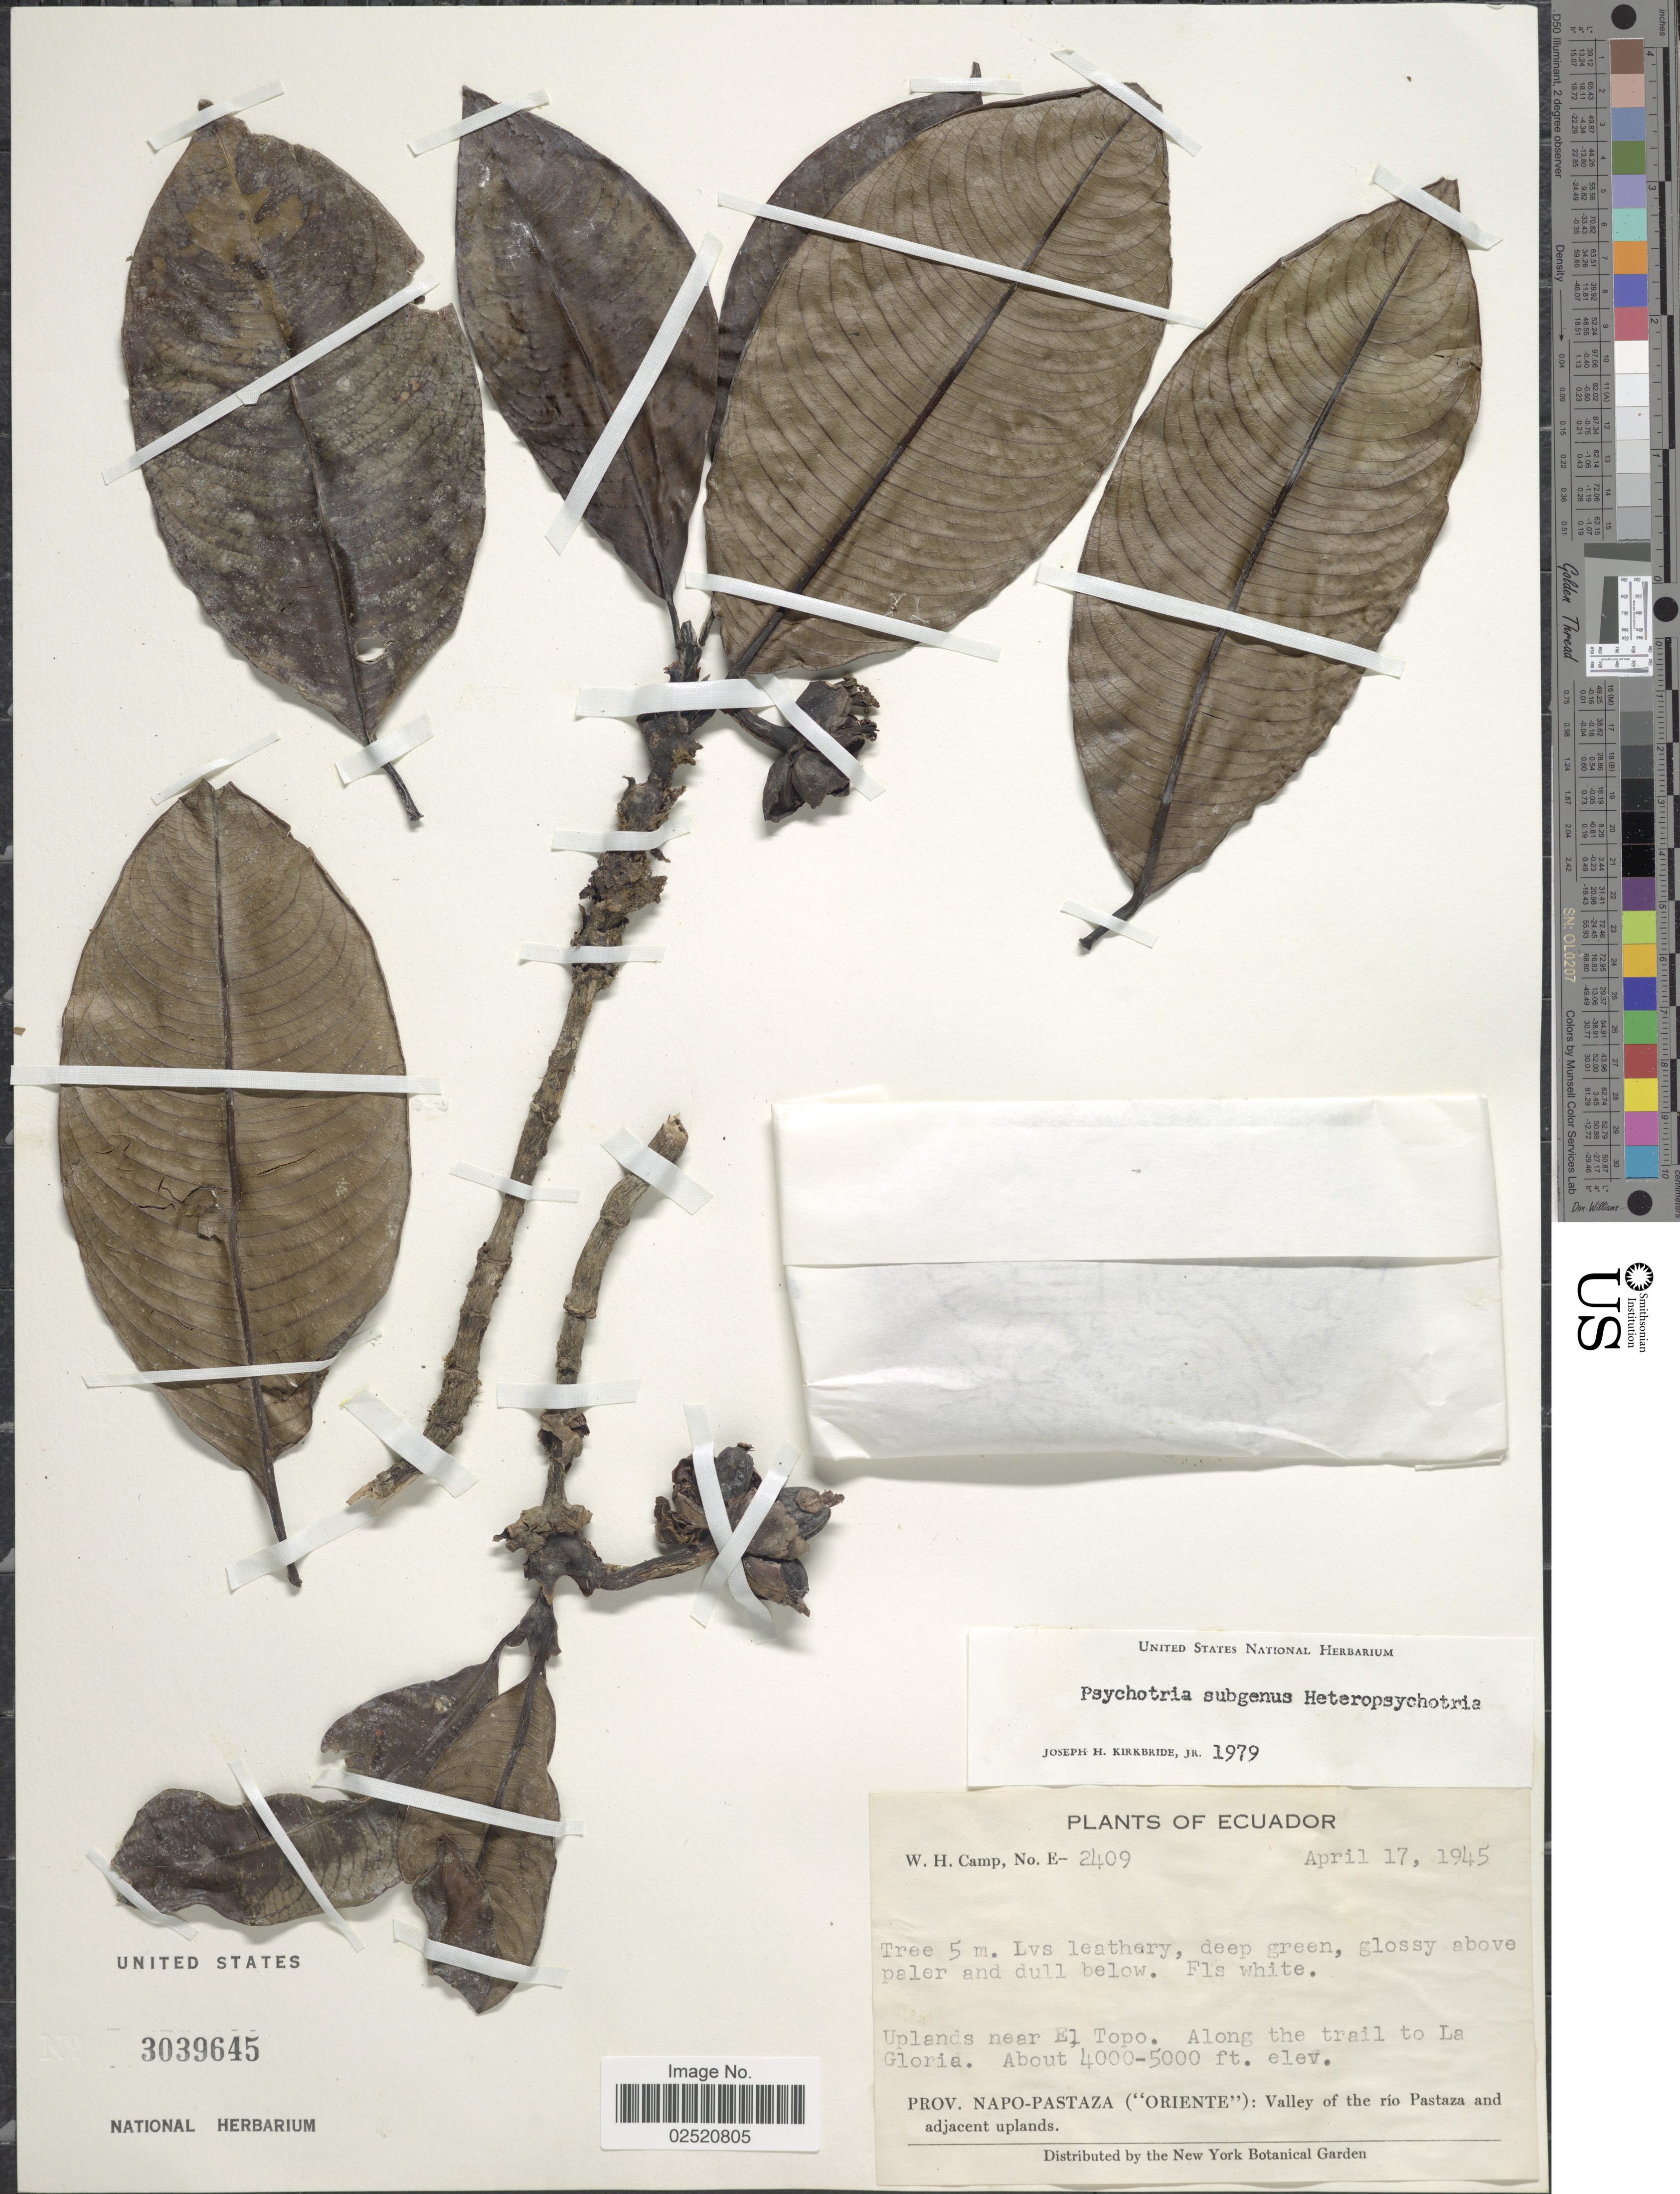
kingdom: Plantae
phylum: Tracheophyta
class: Magnoliopsida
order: Gentianales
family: Rubiaceae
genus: Psychotria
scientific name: Psychotria sp.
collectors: W. H. Camp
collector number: E-2409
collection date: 1945-04-17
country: Ecuador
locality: Uplands near El Topo, along the trail to La Gloria, Prov. Napo-Pastaza ("Oriente"): Valley of the rio Pastaza and adjacent uplands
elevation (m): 1219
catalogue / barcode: US 3039645